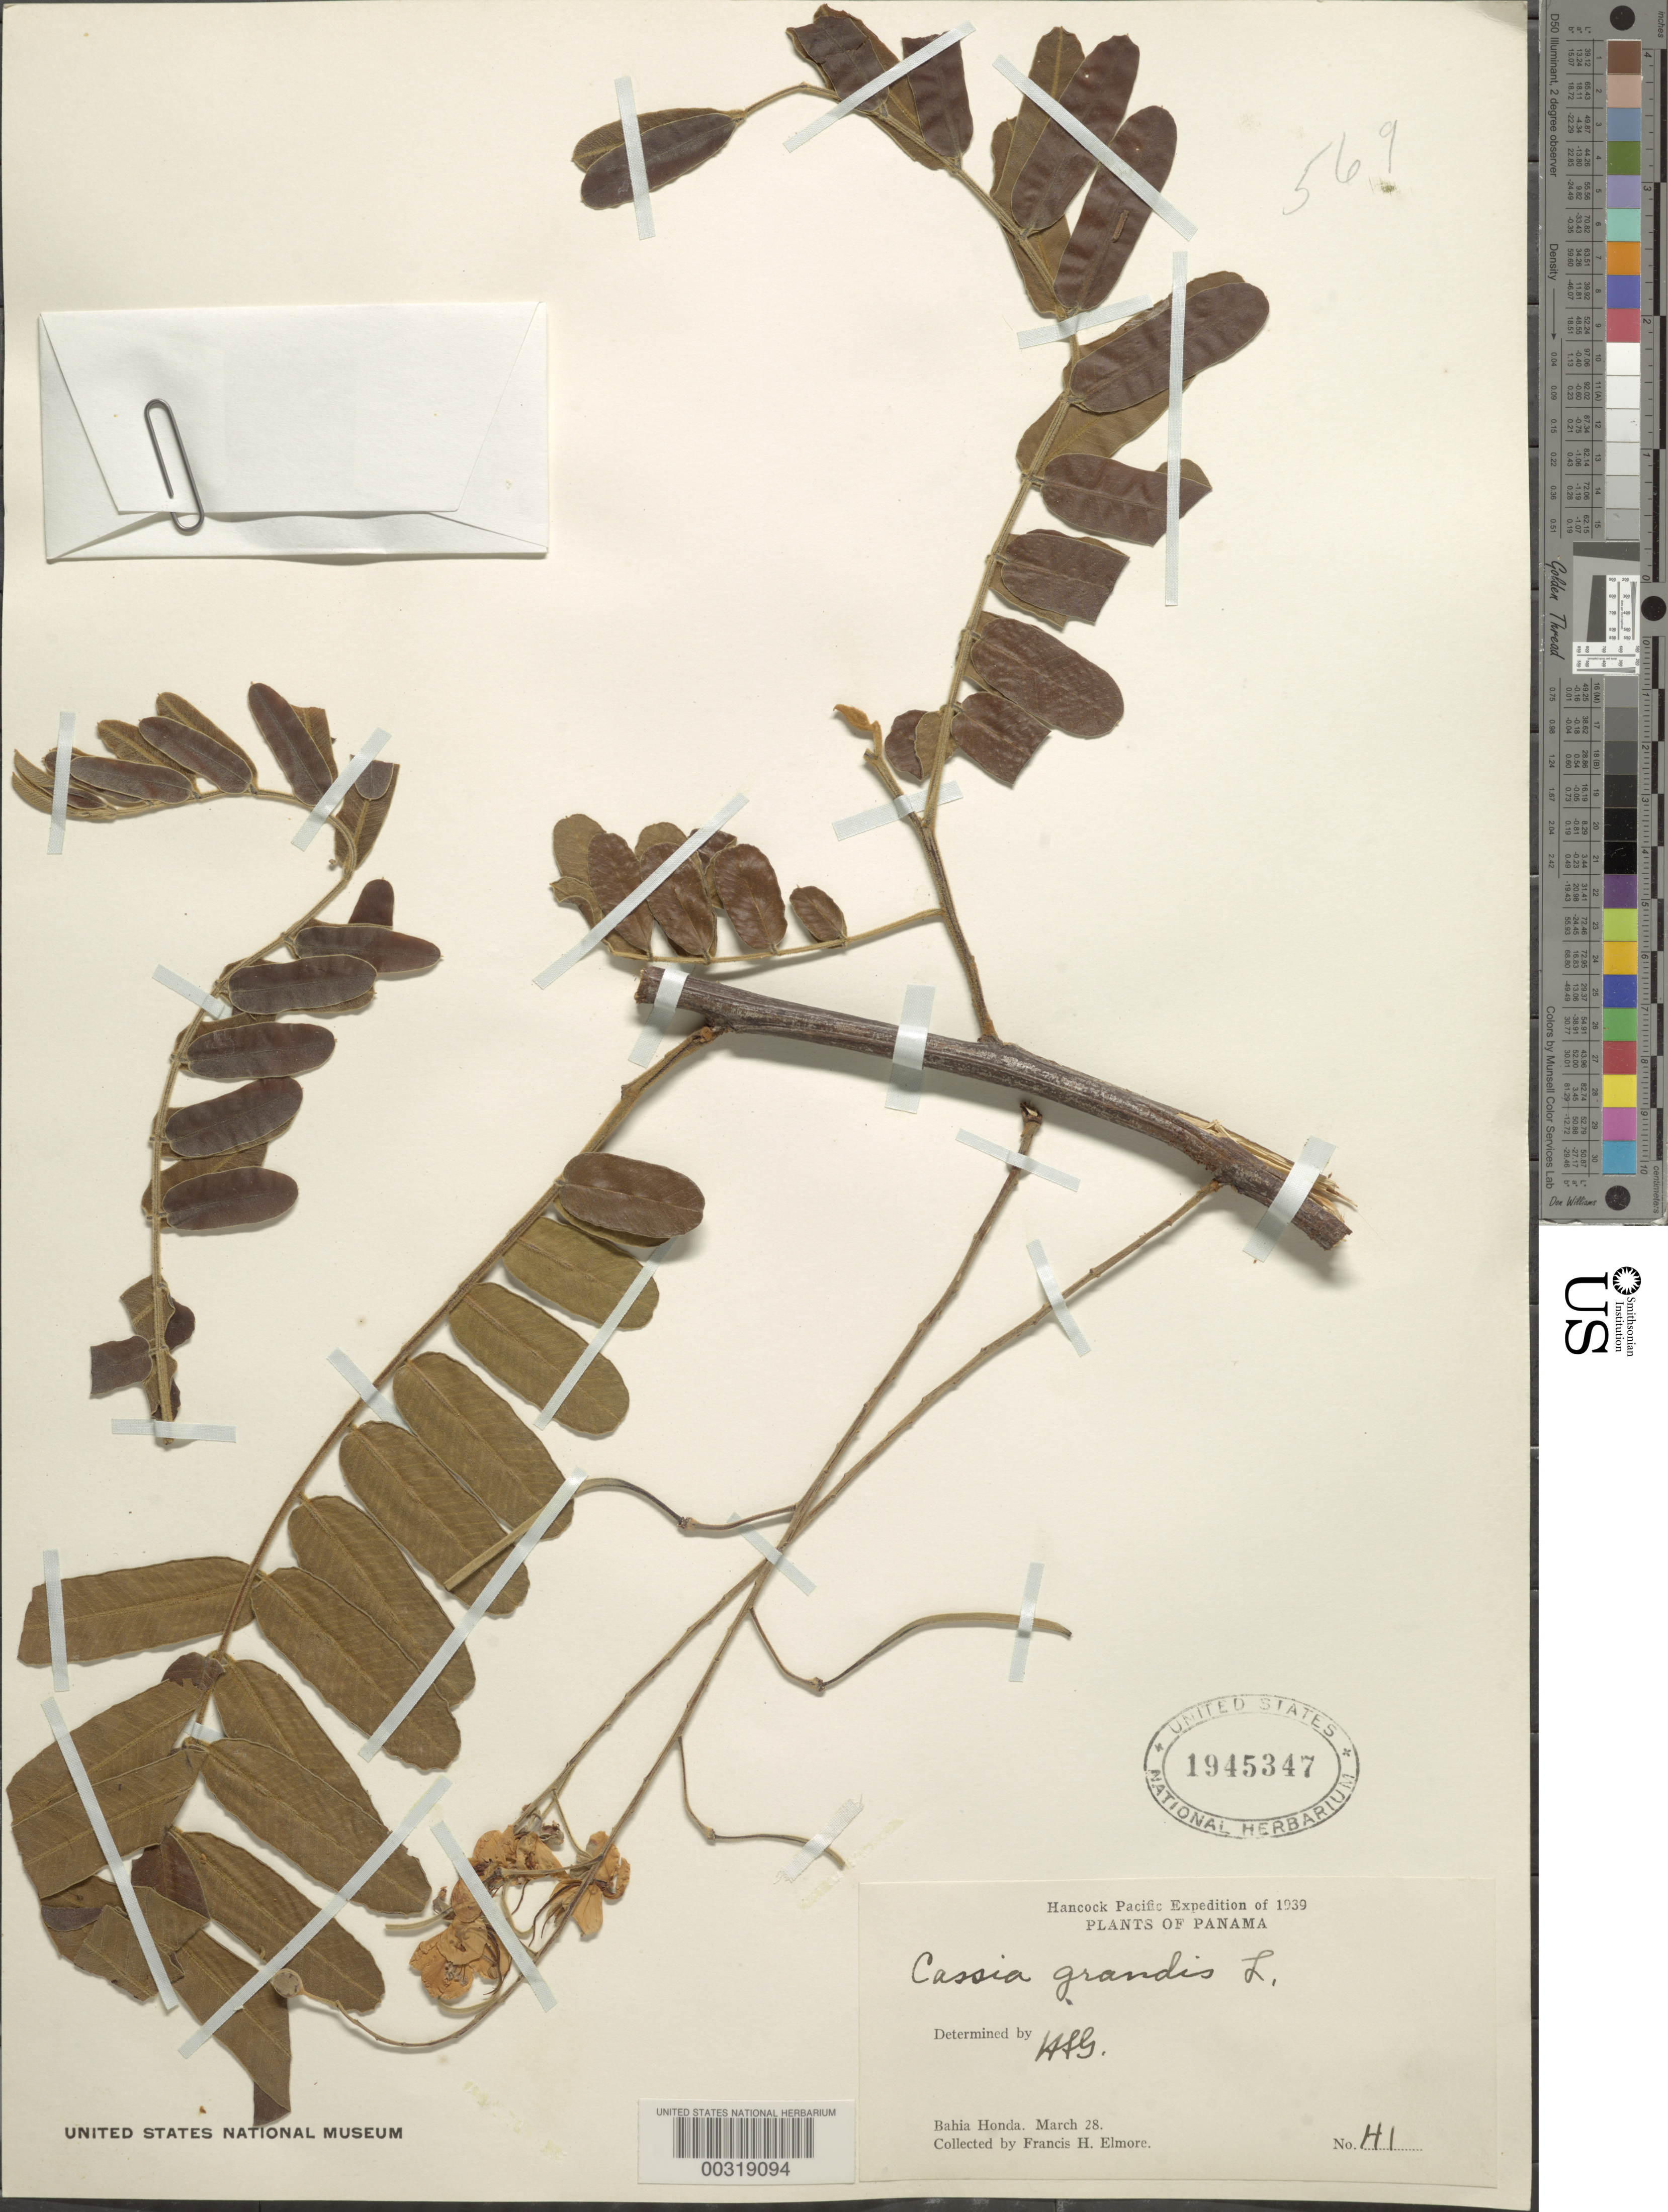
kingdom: Plantae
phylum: Tracheophyta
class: Magnoliopsida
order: Fabales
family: Fabaceae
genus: Cassia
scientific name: Cassia grandis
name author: L. f.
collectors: F. H. Elmore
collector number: H1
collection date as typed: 28 Mar 1939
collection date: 1939-03-28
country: Panama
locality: Bahia Honda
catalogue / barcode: US 1945347